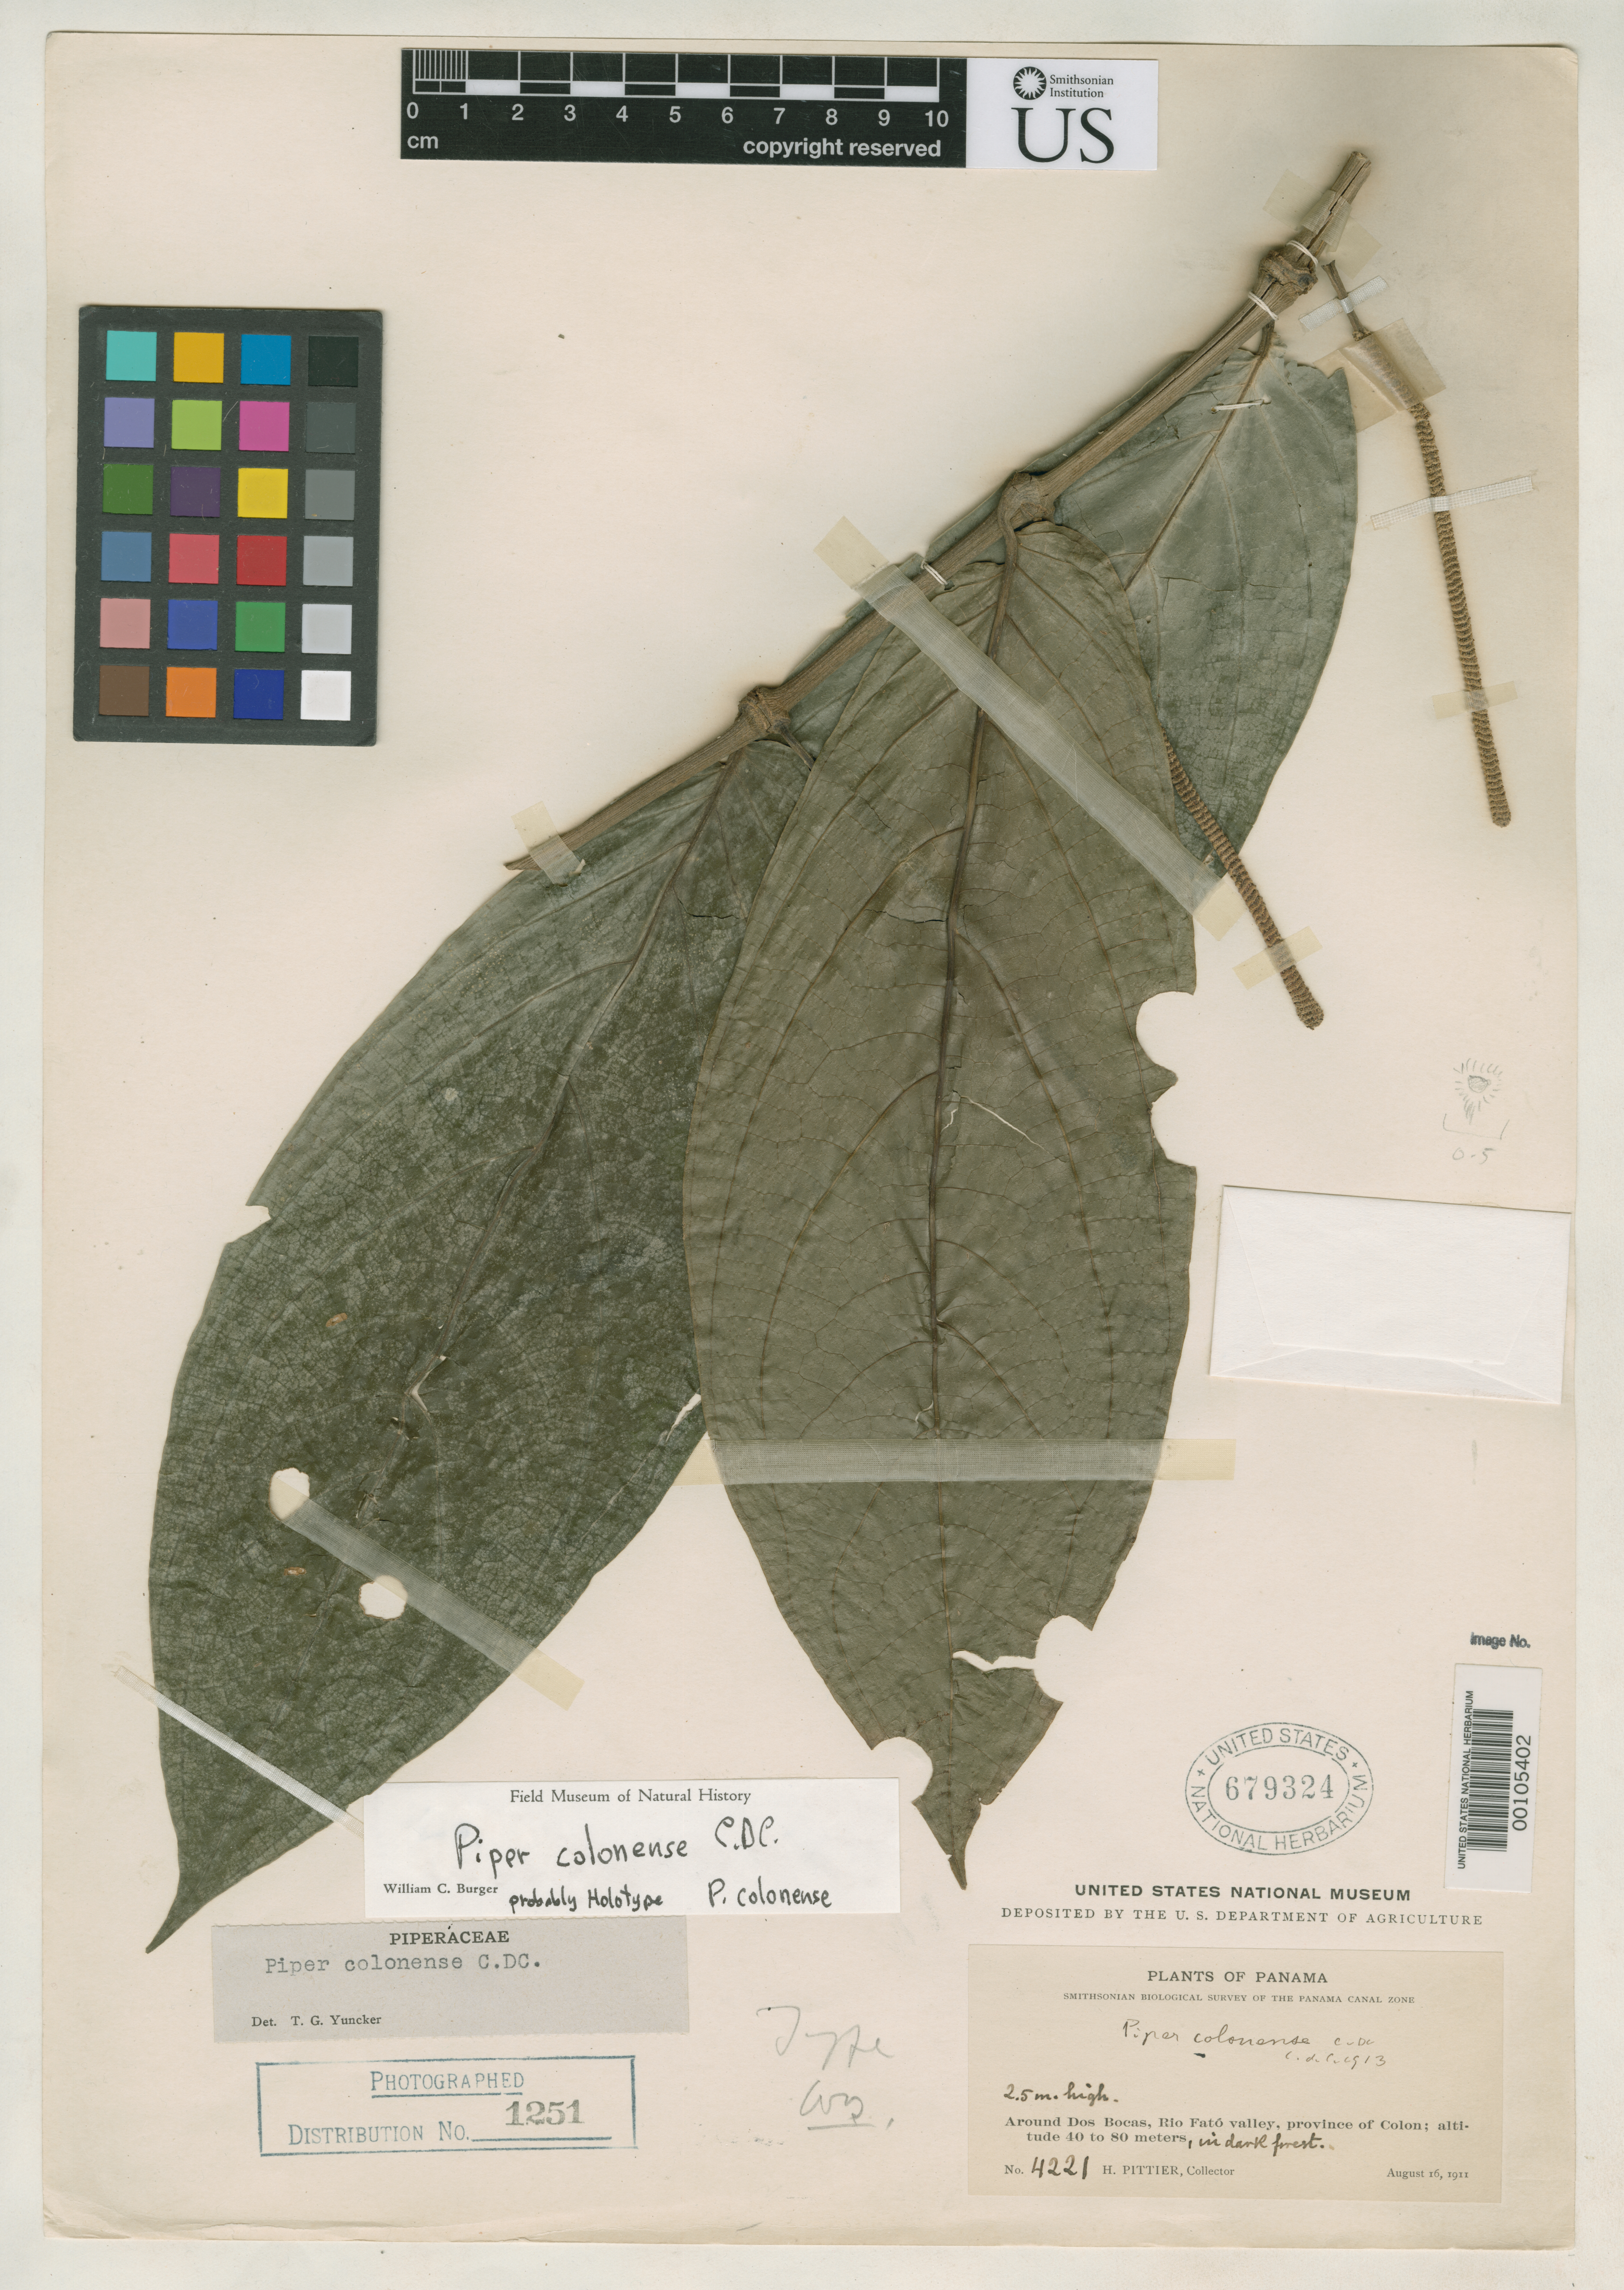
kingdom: Plantae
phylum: Tracheophyta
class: Magnoliopsida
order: Piperales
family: Piperaceae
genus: Piper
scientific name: Piper colonense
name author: C. DC.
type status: Holotype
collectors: H. F. Pittier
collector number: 4221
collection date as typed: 16 Aug 1911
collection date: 1911-08-16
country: Panama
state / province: Colón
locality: Dos Bocas, Rio Fato Valley.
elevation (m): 40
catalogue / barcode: US 679324